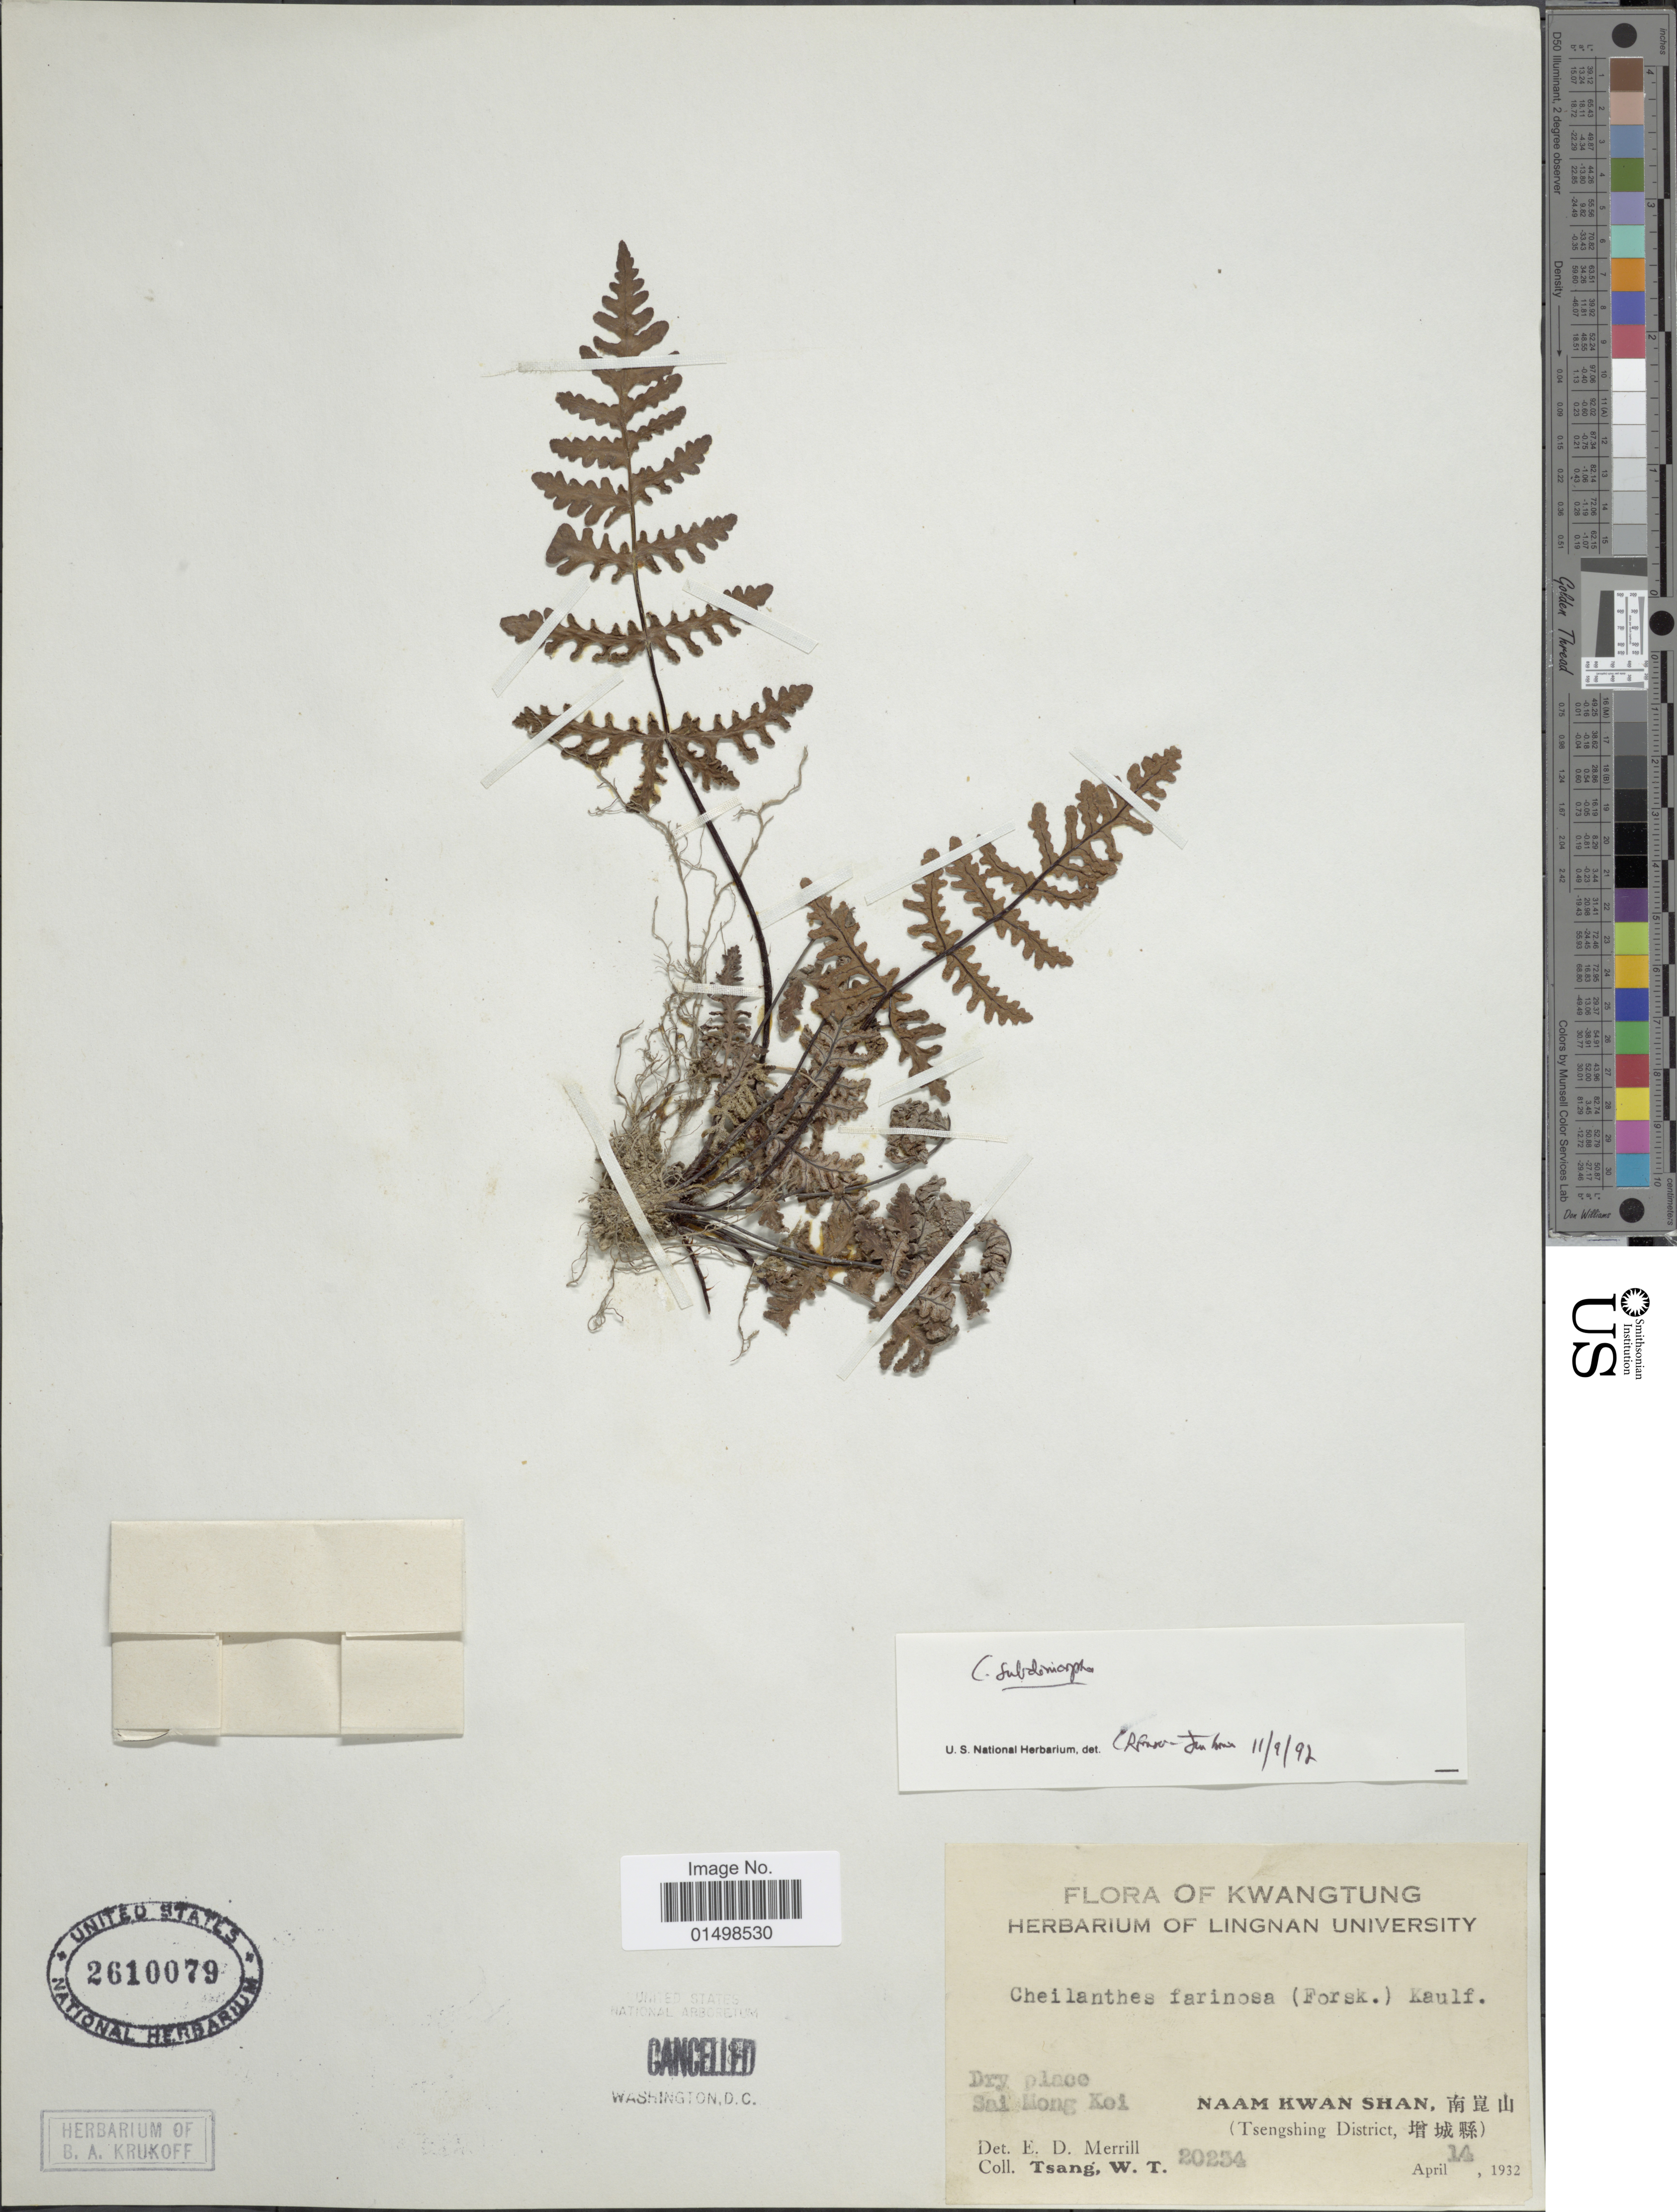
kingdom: Plantae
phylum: Tracheophyta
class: Polypodiopsida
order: Polypodiales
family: Pteridaceae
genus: Aleuritopteris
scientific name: Aleuritopteris farinosa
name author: (Forssk.) Fée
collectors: W. T. Tsang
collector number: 20254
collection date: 1932-04-14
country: China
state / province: Guangdong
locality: Flora of Kwangtung. Dry place Sai Mong Koi, Naam Kwan Shan, (Tsengshing District)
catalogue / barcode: US 2610079